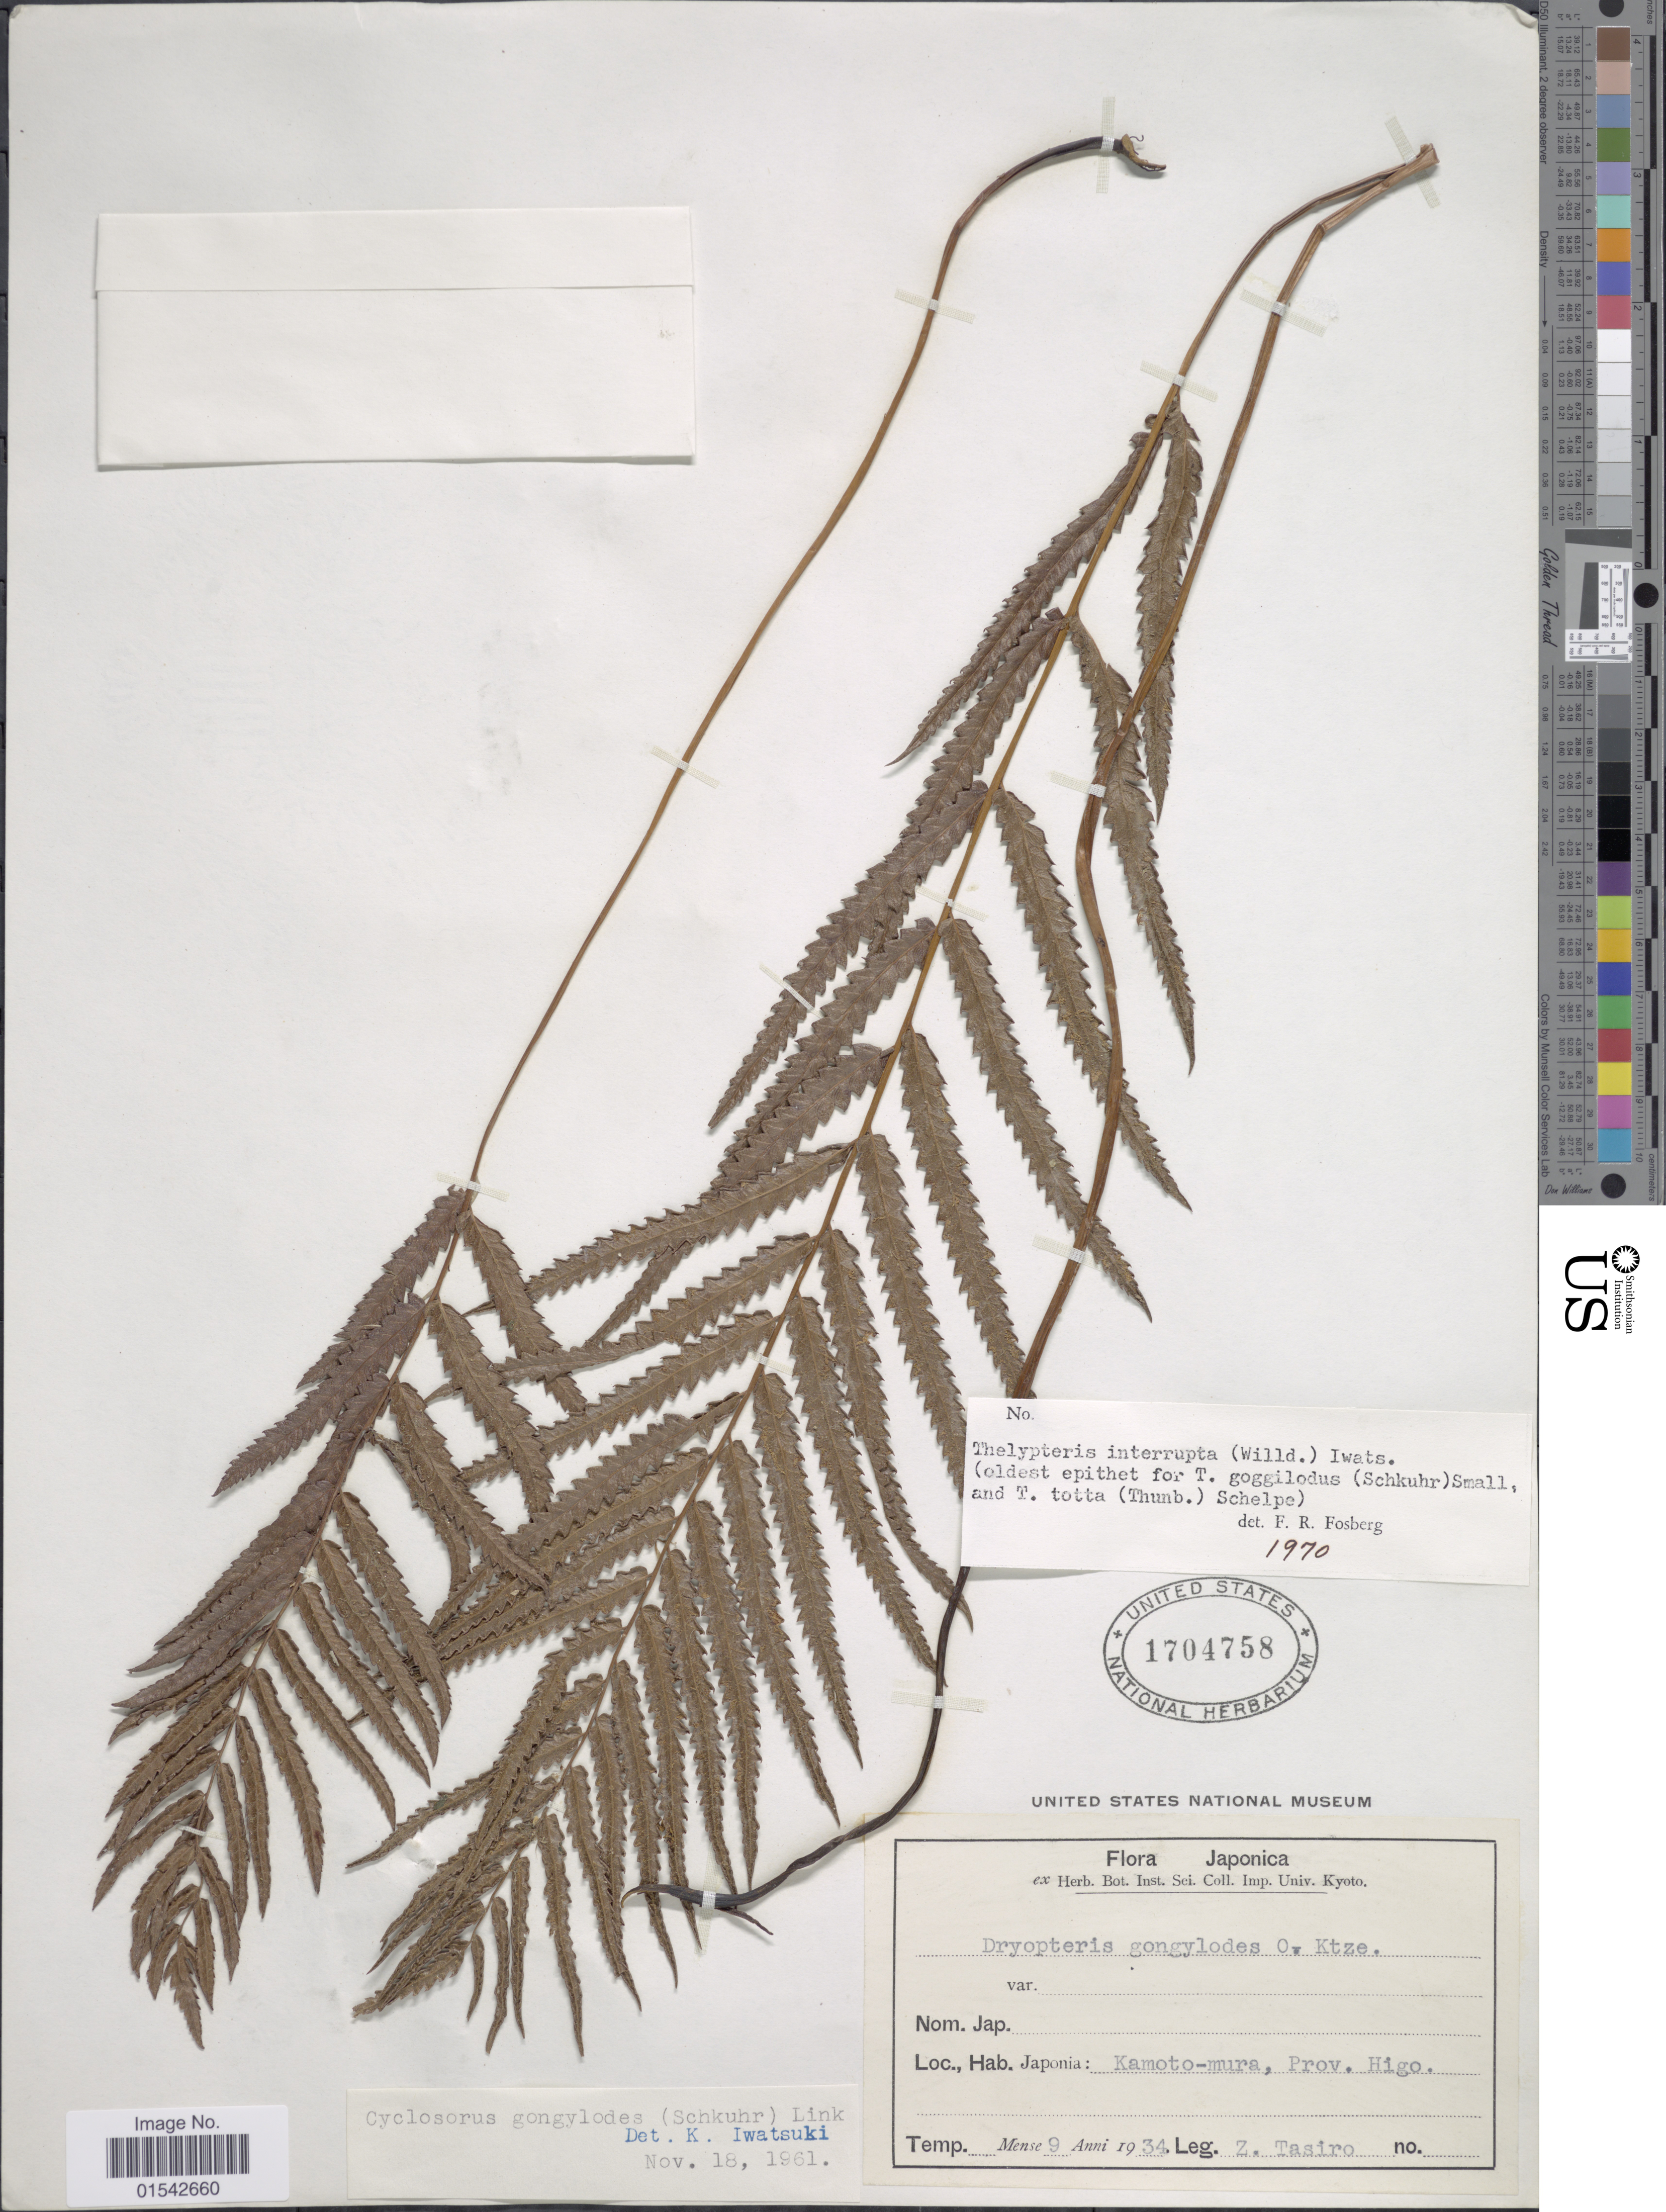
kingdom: Plantae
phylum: Tracheophyta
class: Polypodiopsida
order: Polypodiales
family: Thelypteridaceae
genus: Cyclosorus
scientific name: Cyclosorus interruptus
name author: (Willd.) H. Itô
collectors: Z. Tashiro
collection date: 1934-09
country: Japan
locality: Japonia: Kamoto-mura, Prov. Higo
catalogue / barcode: US 1704758